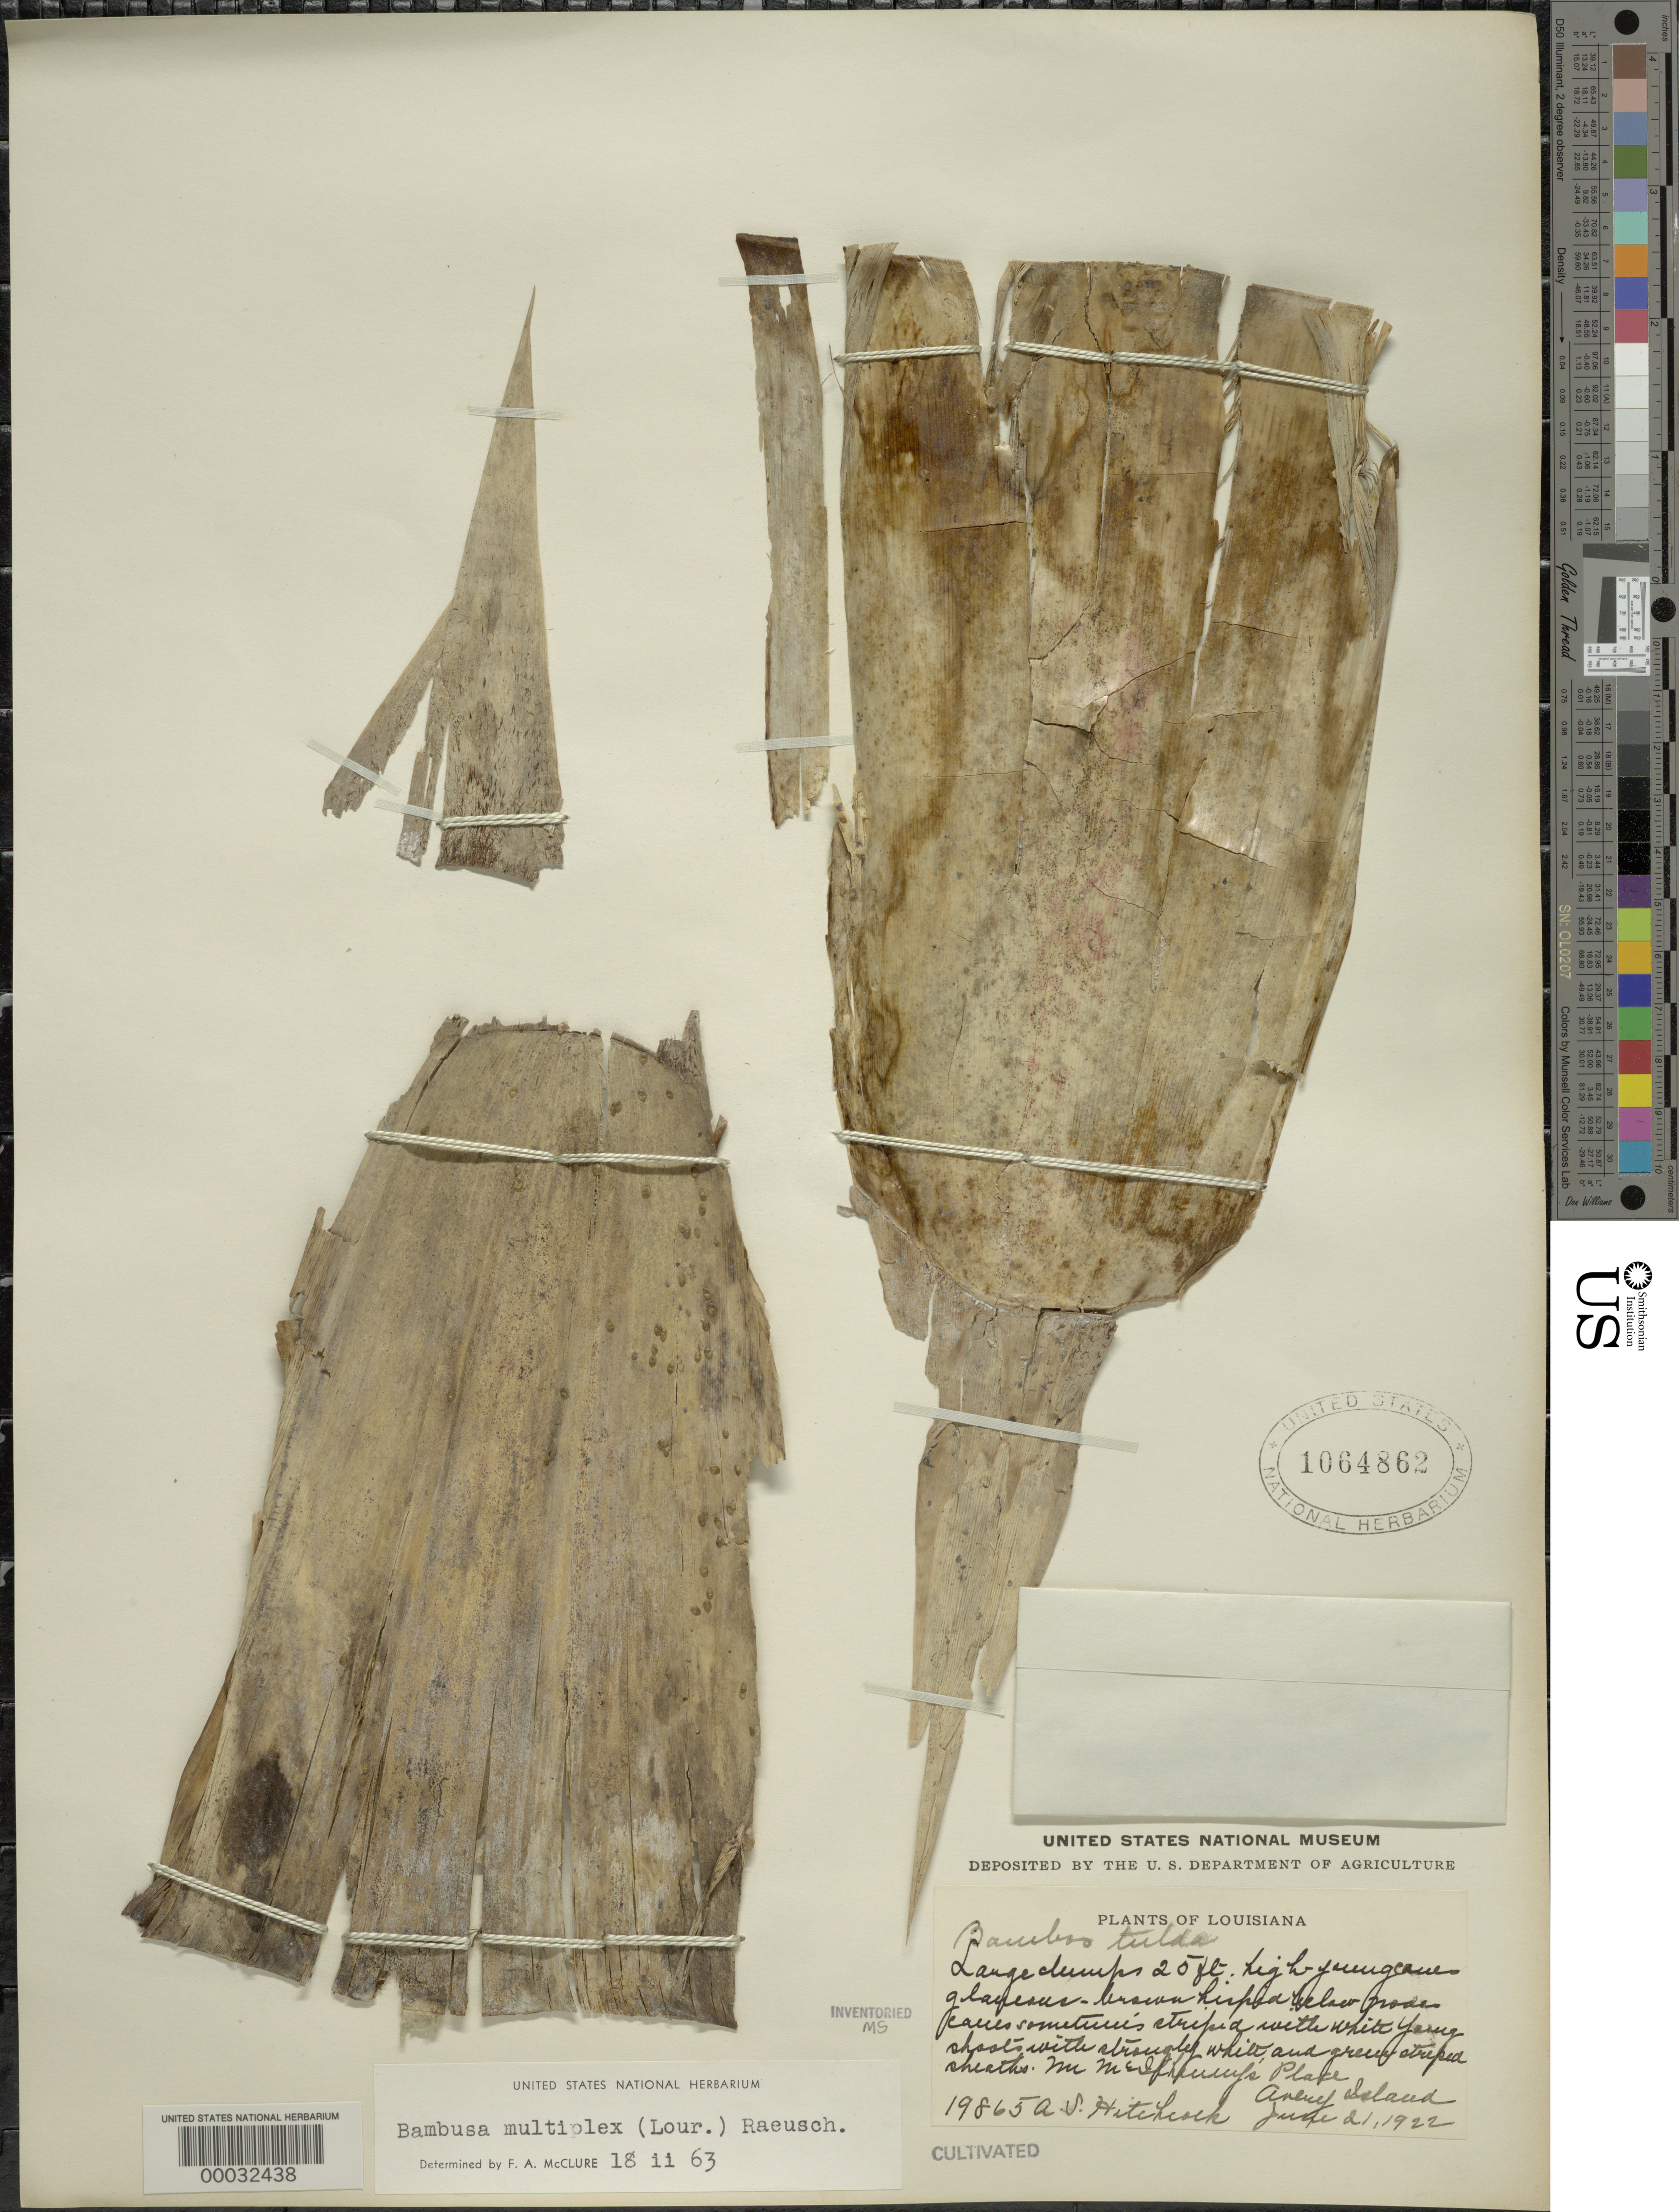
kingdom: Plantae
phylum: Tracheophyta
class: Liliopsida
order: Poales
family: Poaceae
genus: Bambusa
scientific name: Bambusa multiplex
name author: (Lour.) Raeusch. ex Schult. & Schult. f.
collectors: A. S. Hitchcock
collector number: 19865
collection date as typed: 21 Jun 1922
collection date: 1922-06-21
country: United States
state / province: Louisiana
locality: Avery island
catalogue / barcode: US 1064862